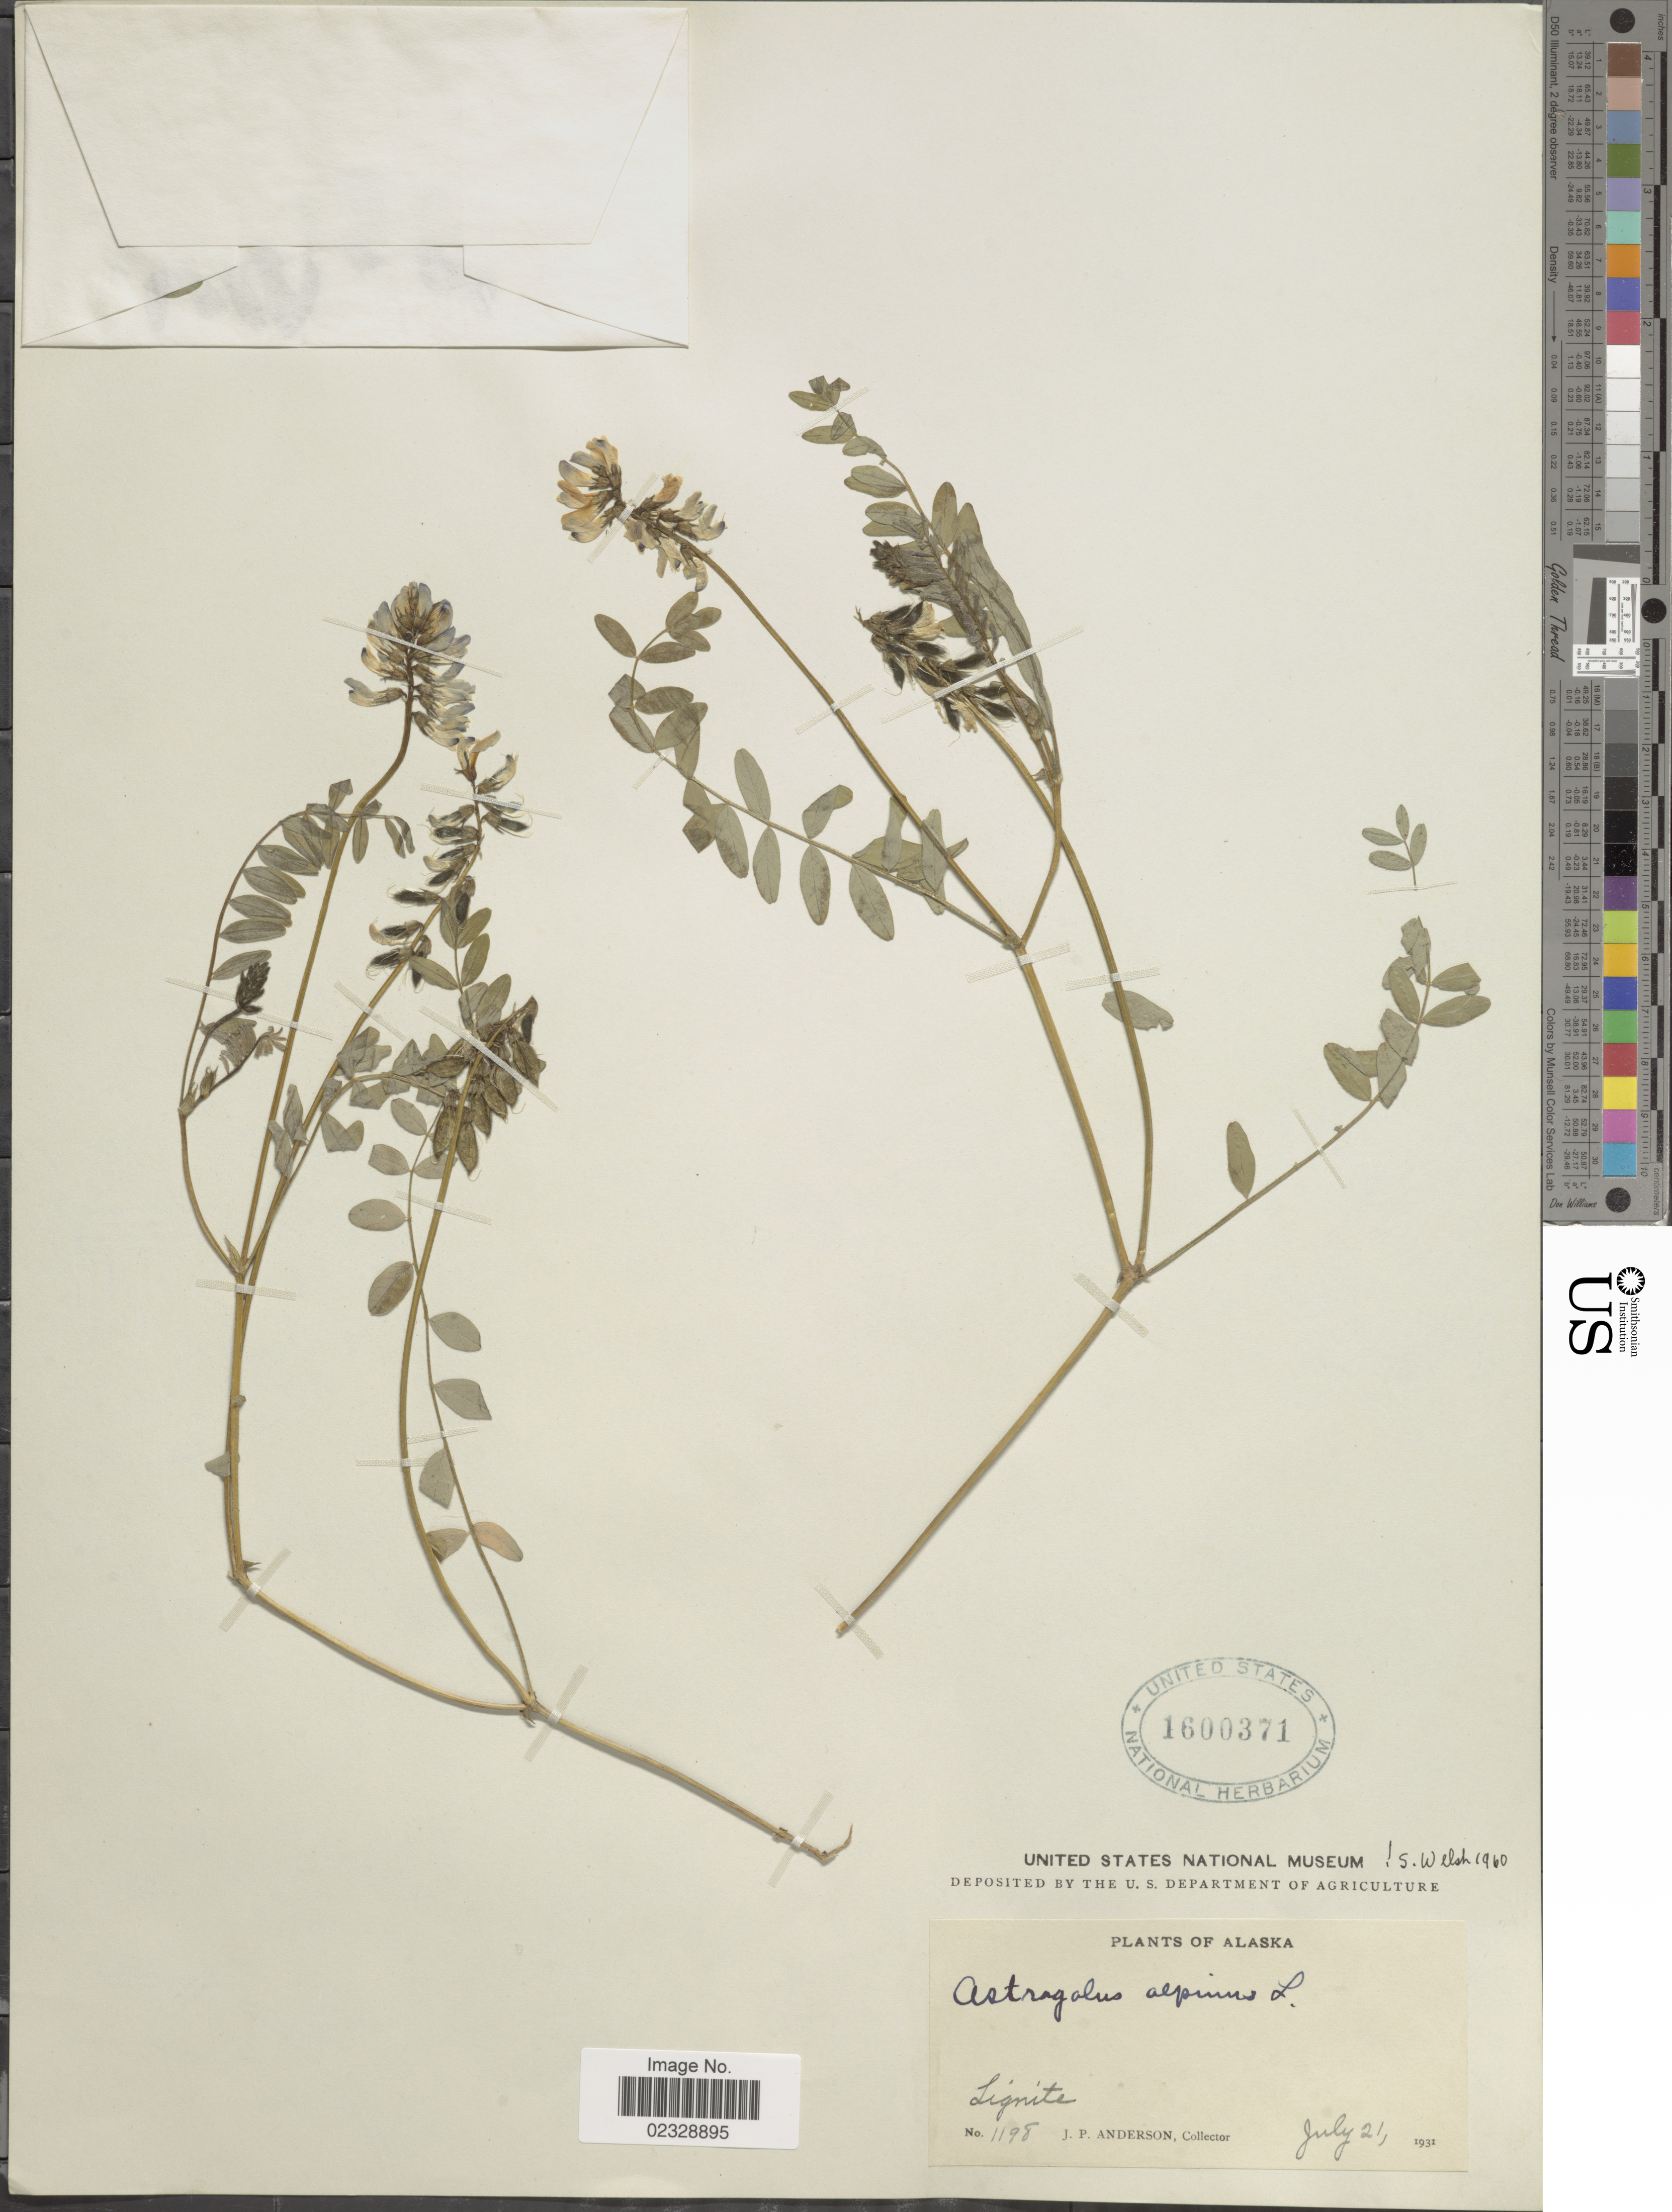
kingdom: Plantae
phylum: Tracheophyta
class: Magnoliopsida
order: Fabales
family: Fabaceae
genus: Astragalus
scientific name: Astragalus alpinus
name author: L.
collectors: J. P. Anderson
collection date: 1931-07-21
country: United States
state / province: Alaska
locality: Lignite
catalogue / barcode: US 1600371